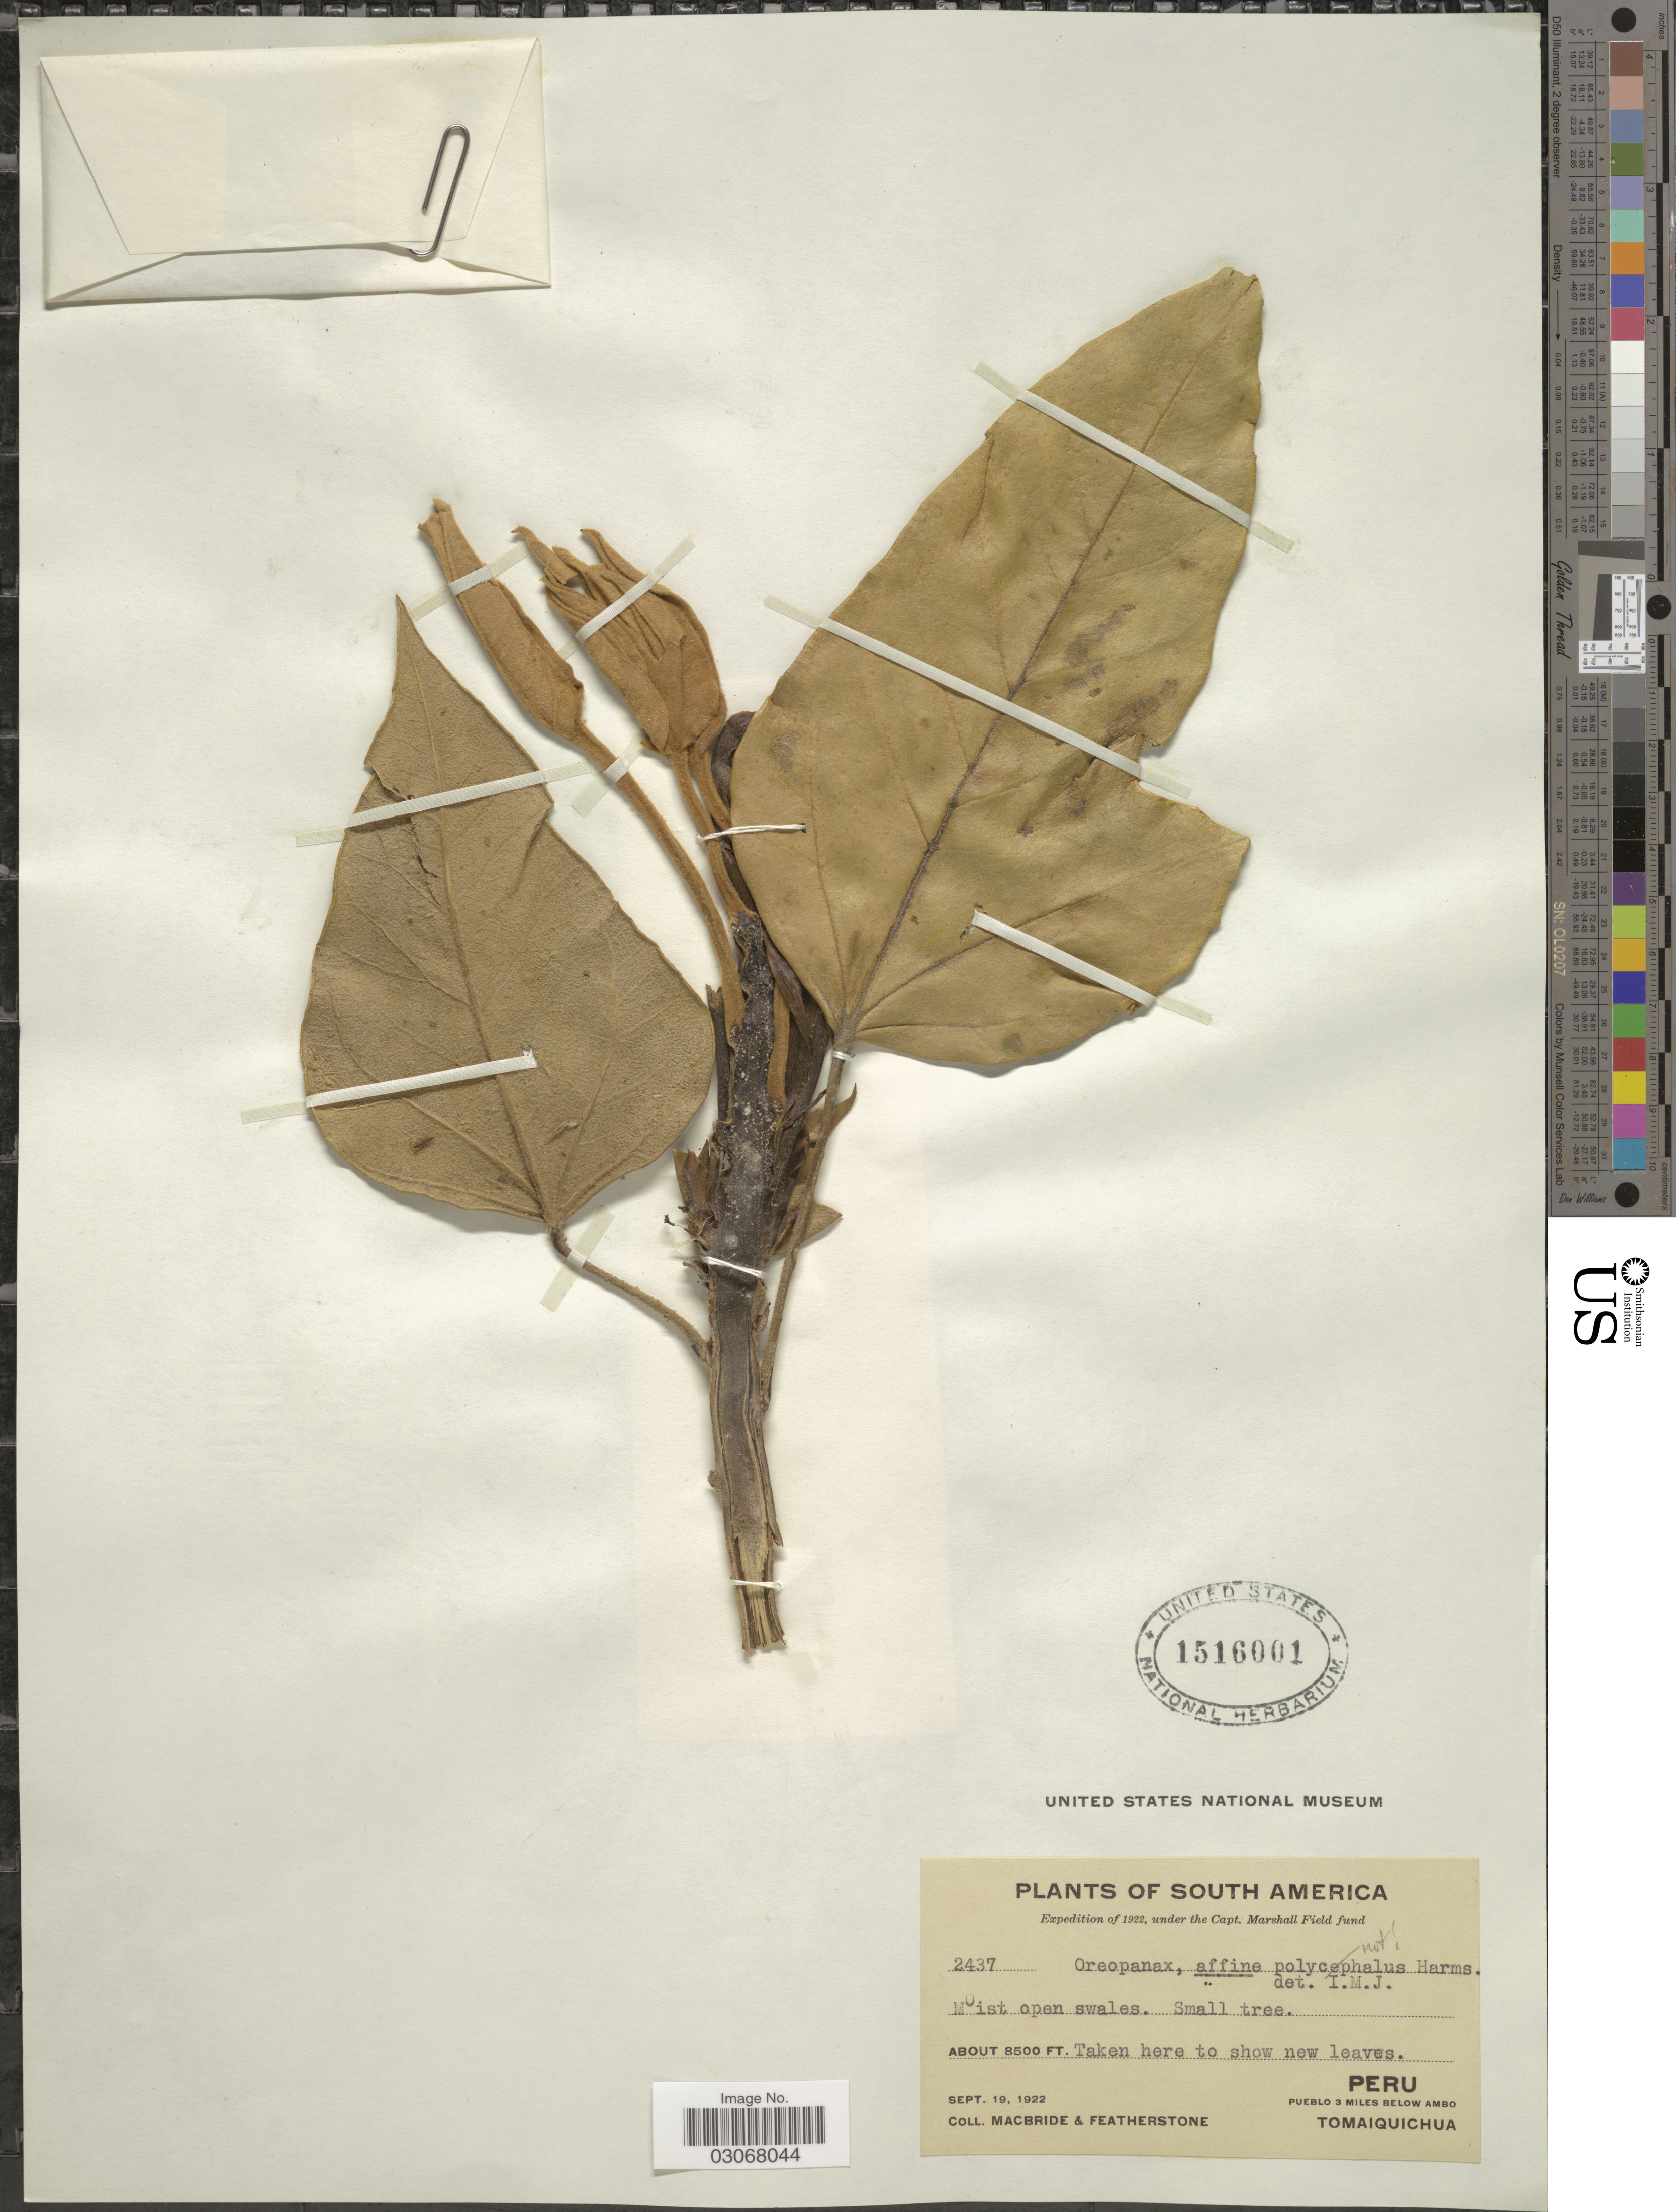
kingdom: Plantae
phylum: Tracheophyta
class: Magnoliopsida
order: Apiales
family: Araliaceae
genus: Oreopanax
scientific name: Oreopanax pavonii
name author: Seem.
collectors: Macbride, -- & -. Featherstone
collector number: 2437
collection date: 1922-09-19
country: Peru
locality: Pueblo 3 miles below Ambo. Tomaiquichua.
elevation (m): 2591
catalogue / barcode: US 1516001